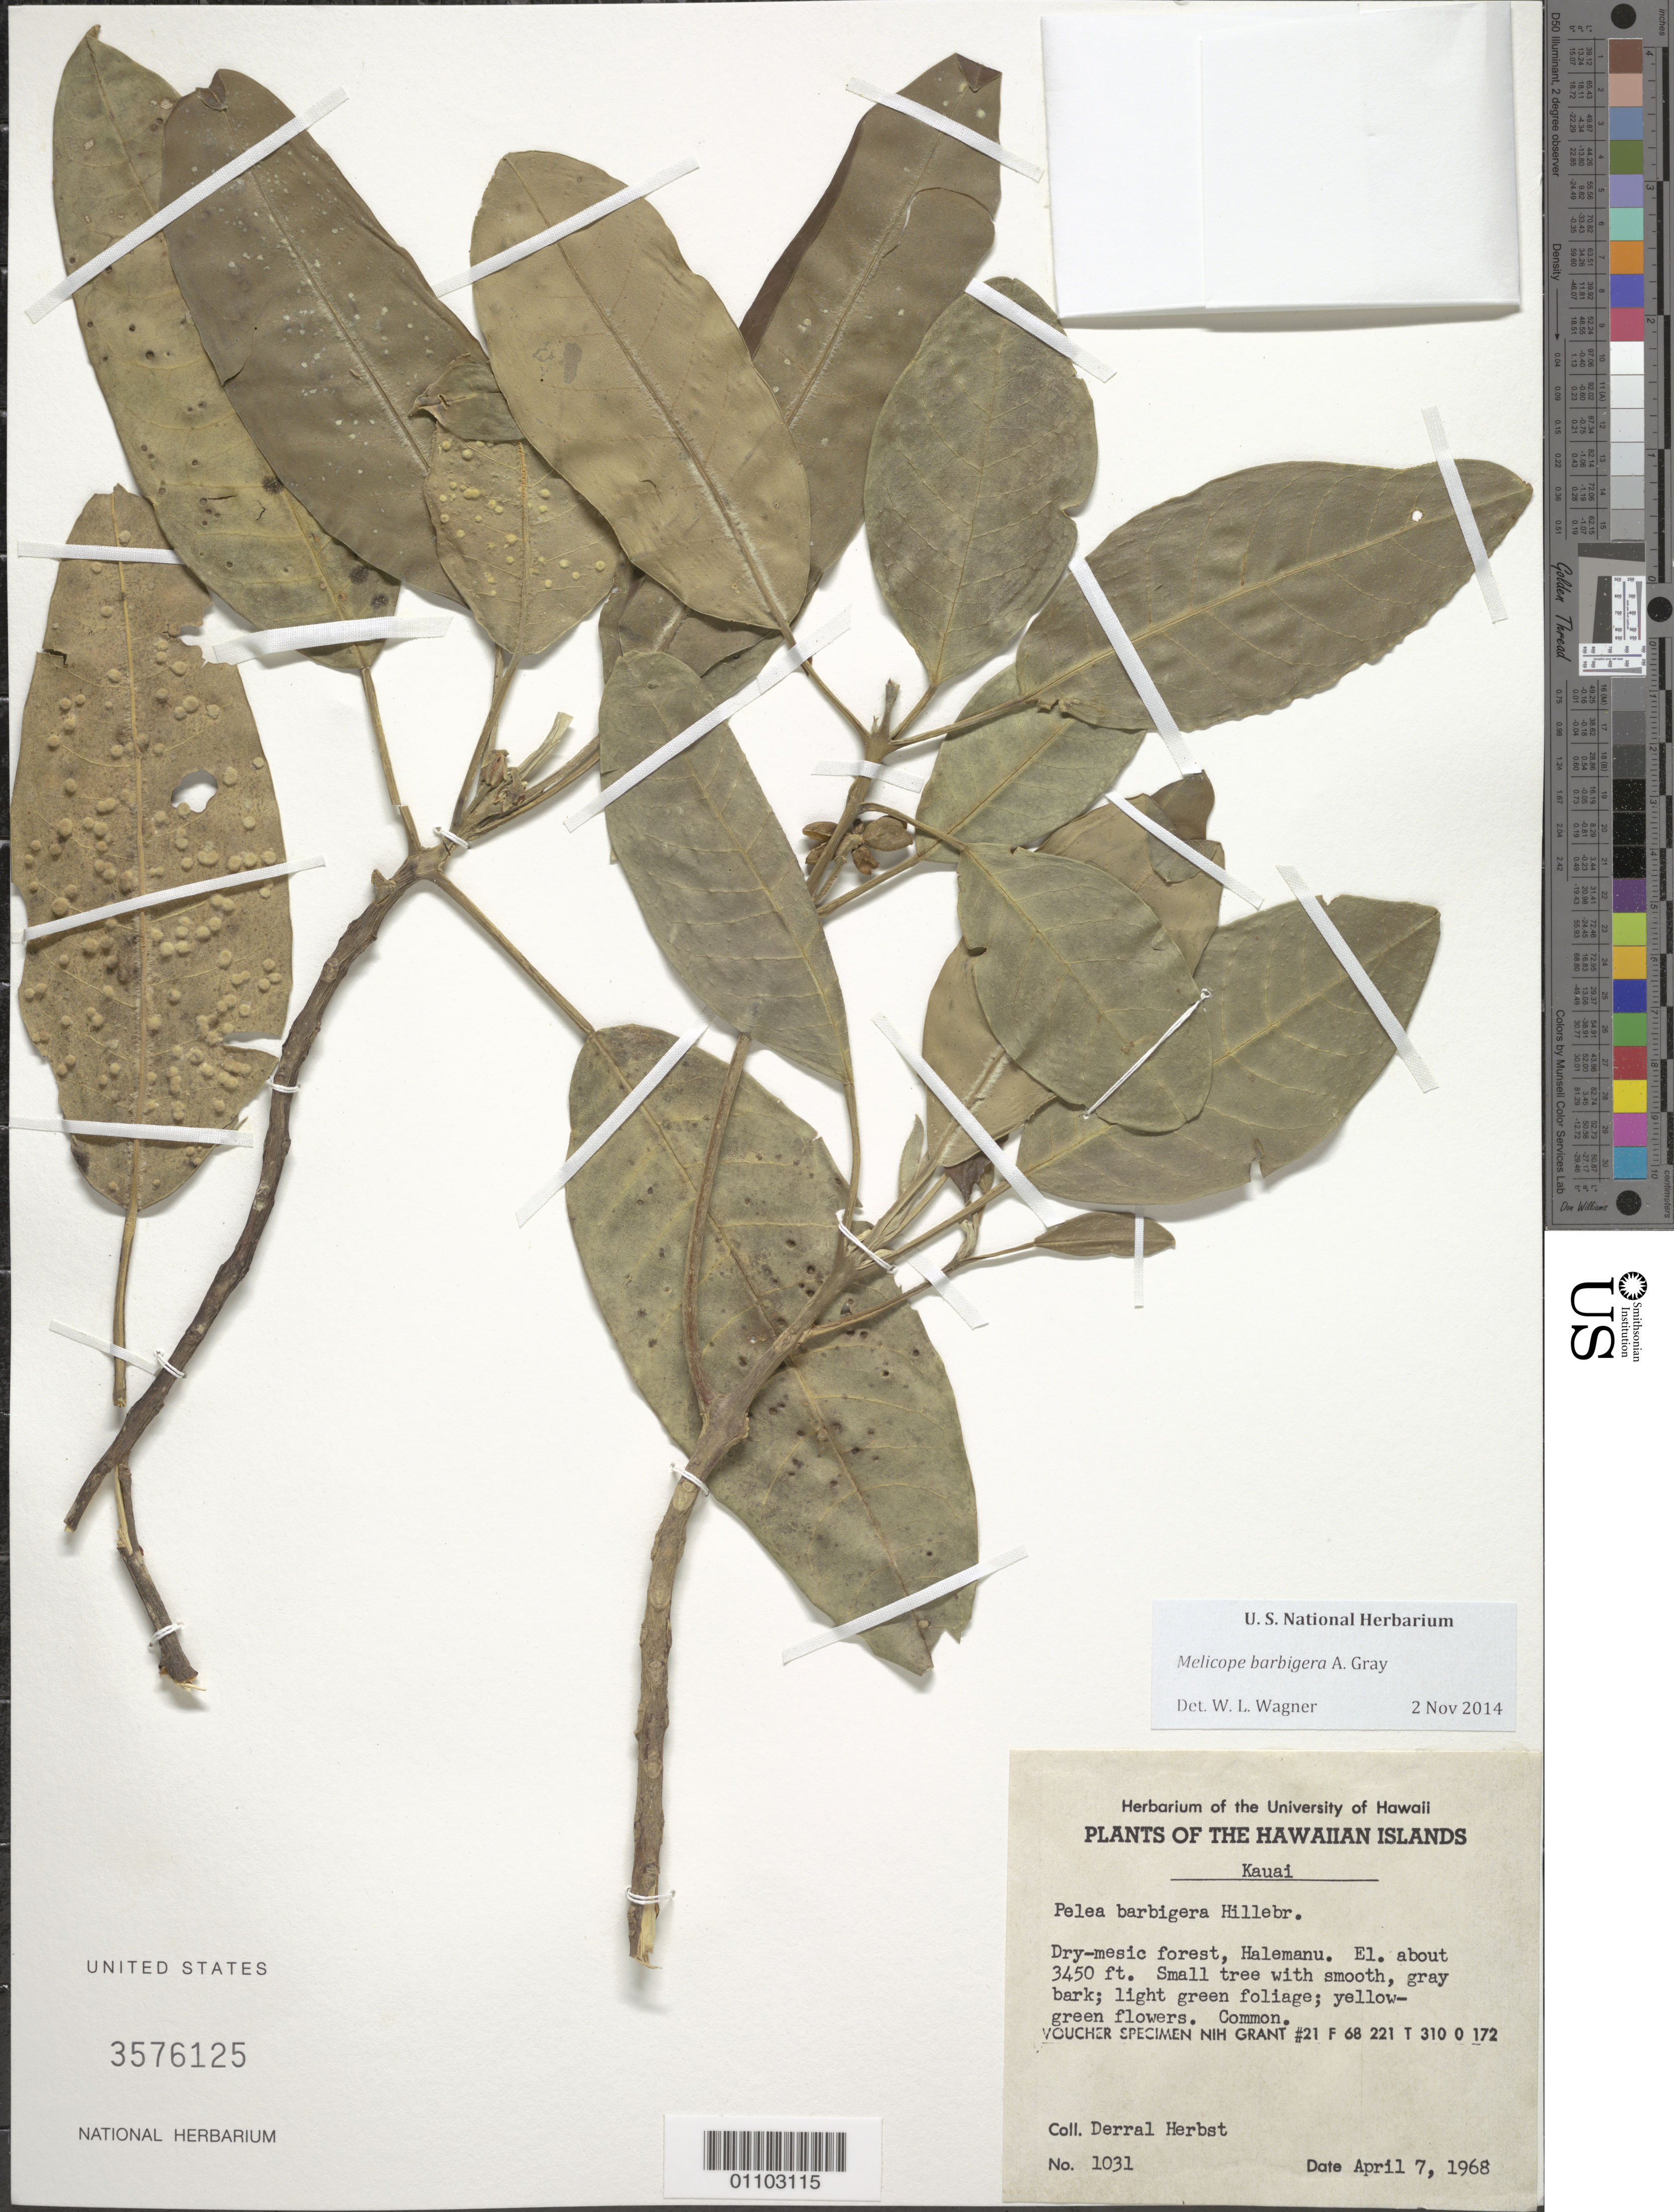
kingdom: Plantae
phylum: Tracheophyta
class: Magnoliopsida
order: Sapindales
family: Rutaceae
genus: Melicope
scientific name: Melicope barbigera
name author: A. Gray in Wilkes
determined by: Wagner, W. L., (BOT), Smithsonian Institution - National Museum of Natural History (UNITED STATES)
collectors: D. R. Herbst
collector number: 1031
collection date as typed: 7 Apr 1968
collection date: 1968-04-07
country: United States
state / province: Hawaii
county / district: Kauai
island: Kaua'i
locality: Halemanu.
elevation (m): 1052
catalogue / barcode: US 3576125